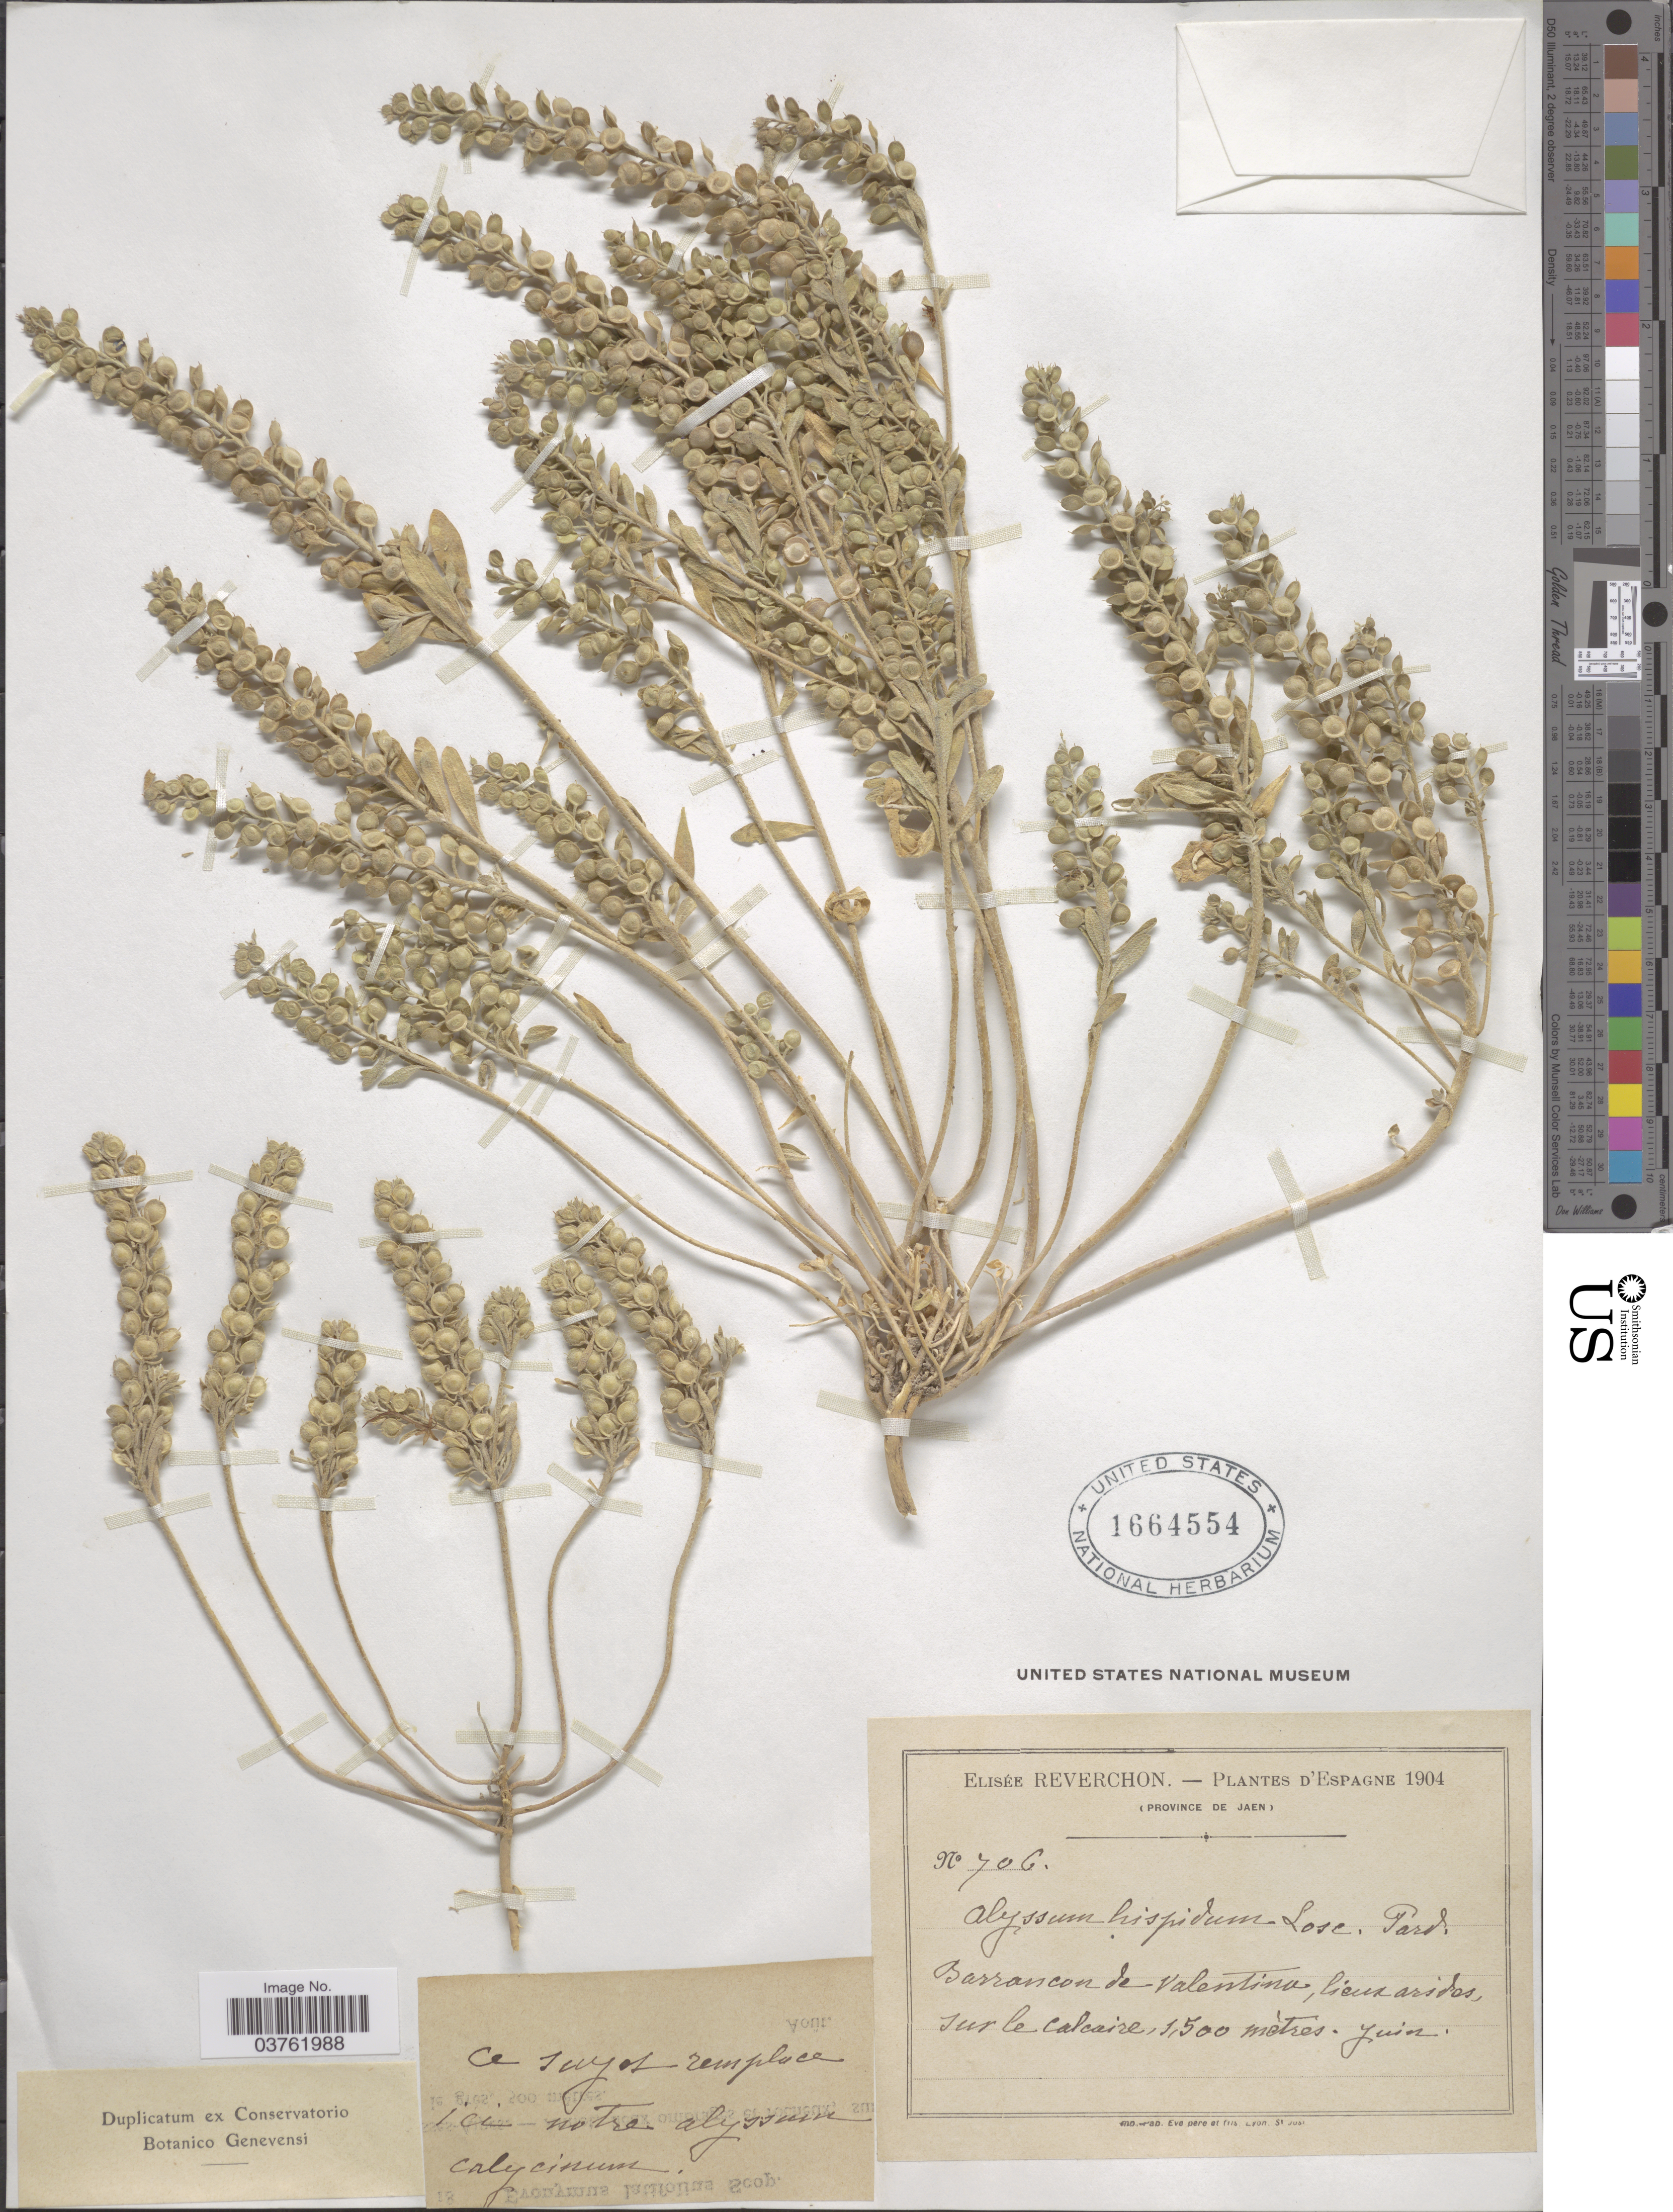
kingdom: Plantae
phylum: Tracheophyta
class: Magnoliopsida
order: Brassicales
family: Brassicaceae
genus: Alyssum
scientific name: Alyssum hispidum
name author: Loscos & J. Pardo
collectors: E. Reverchon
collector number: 706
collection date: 1904-06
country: Spain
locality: Espagne. (Province de Jaen). Barrancon de Valentina.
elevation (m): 1500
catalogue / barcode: US 1664554